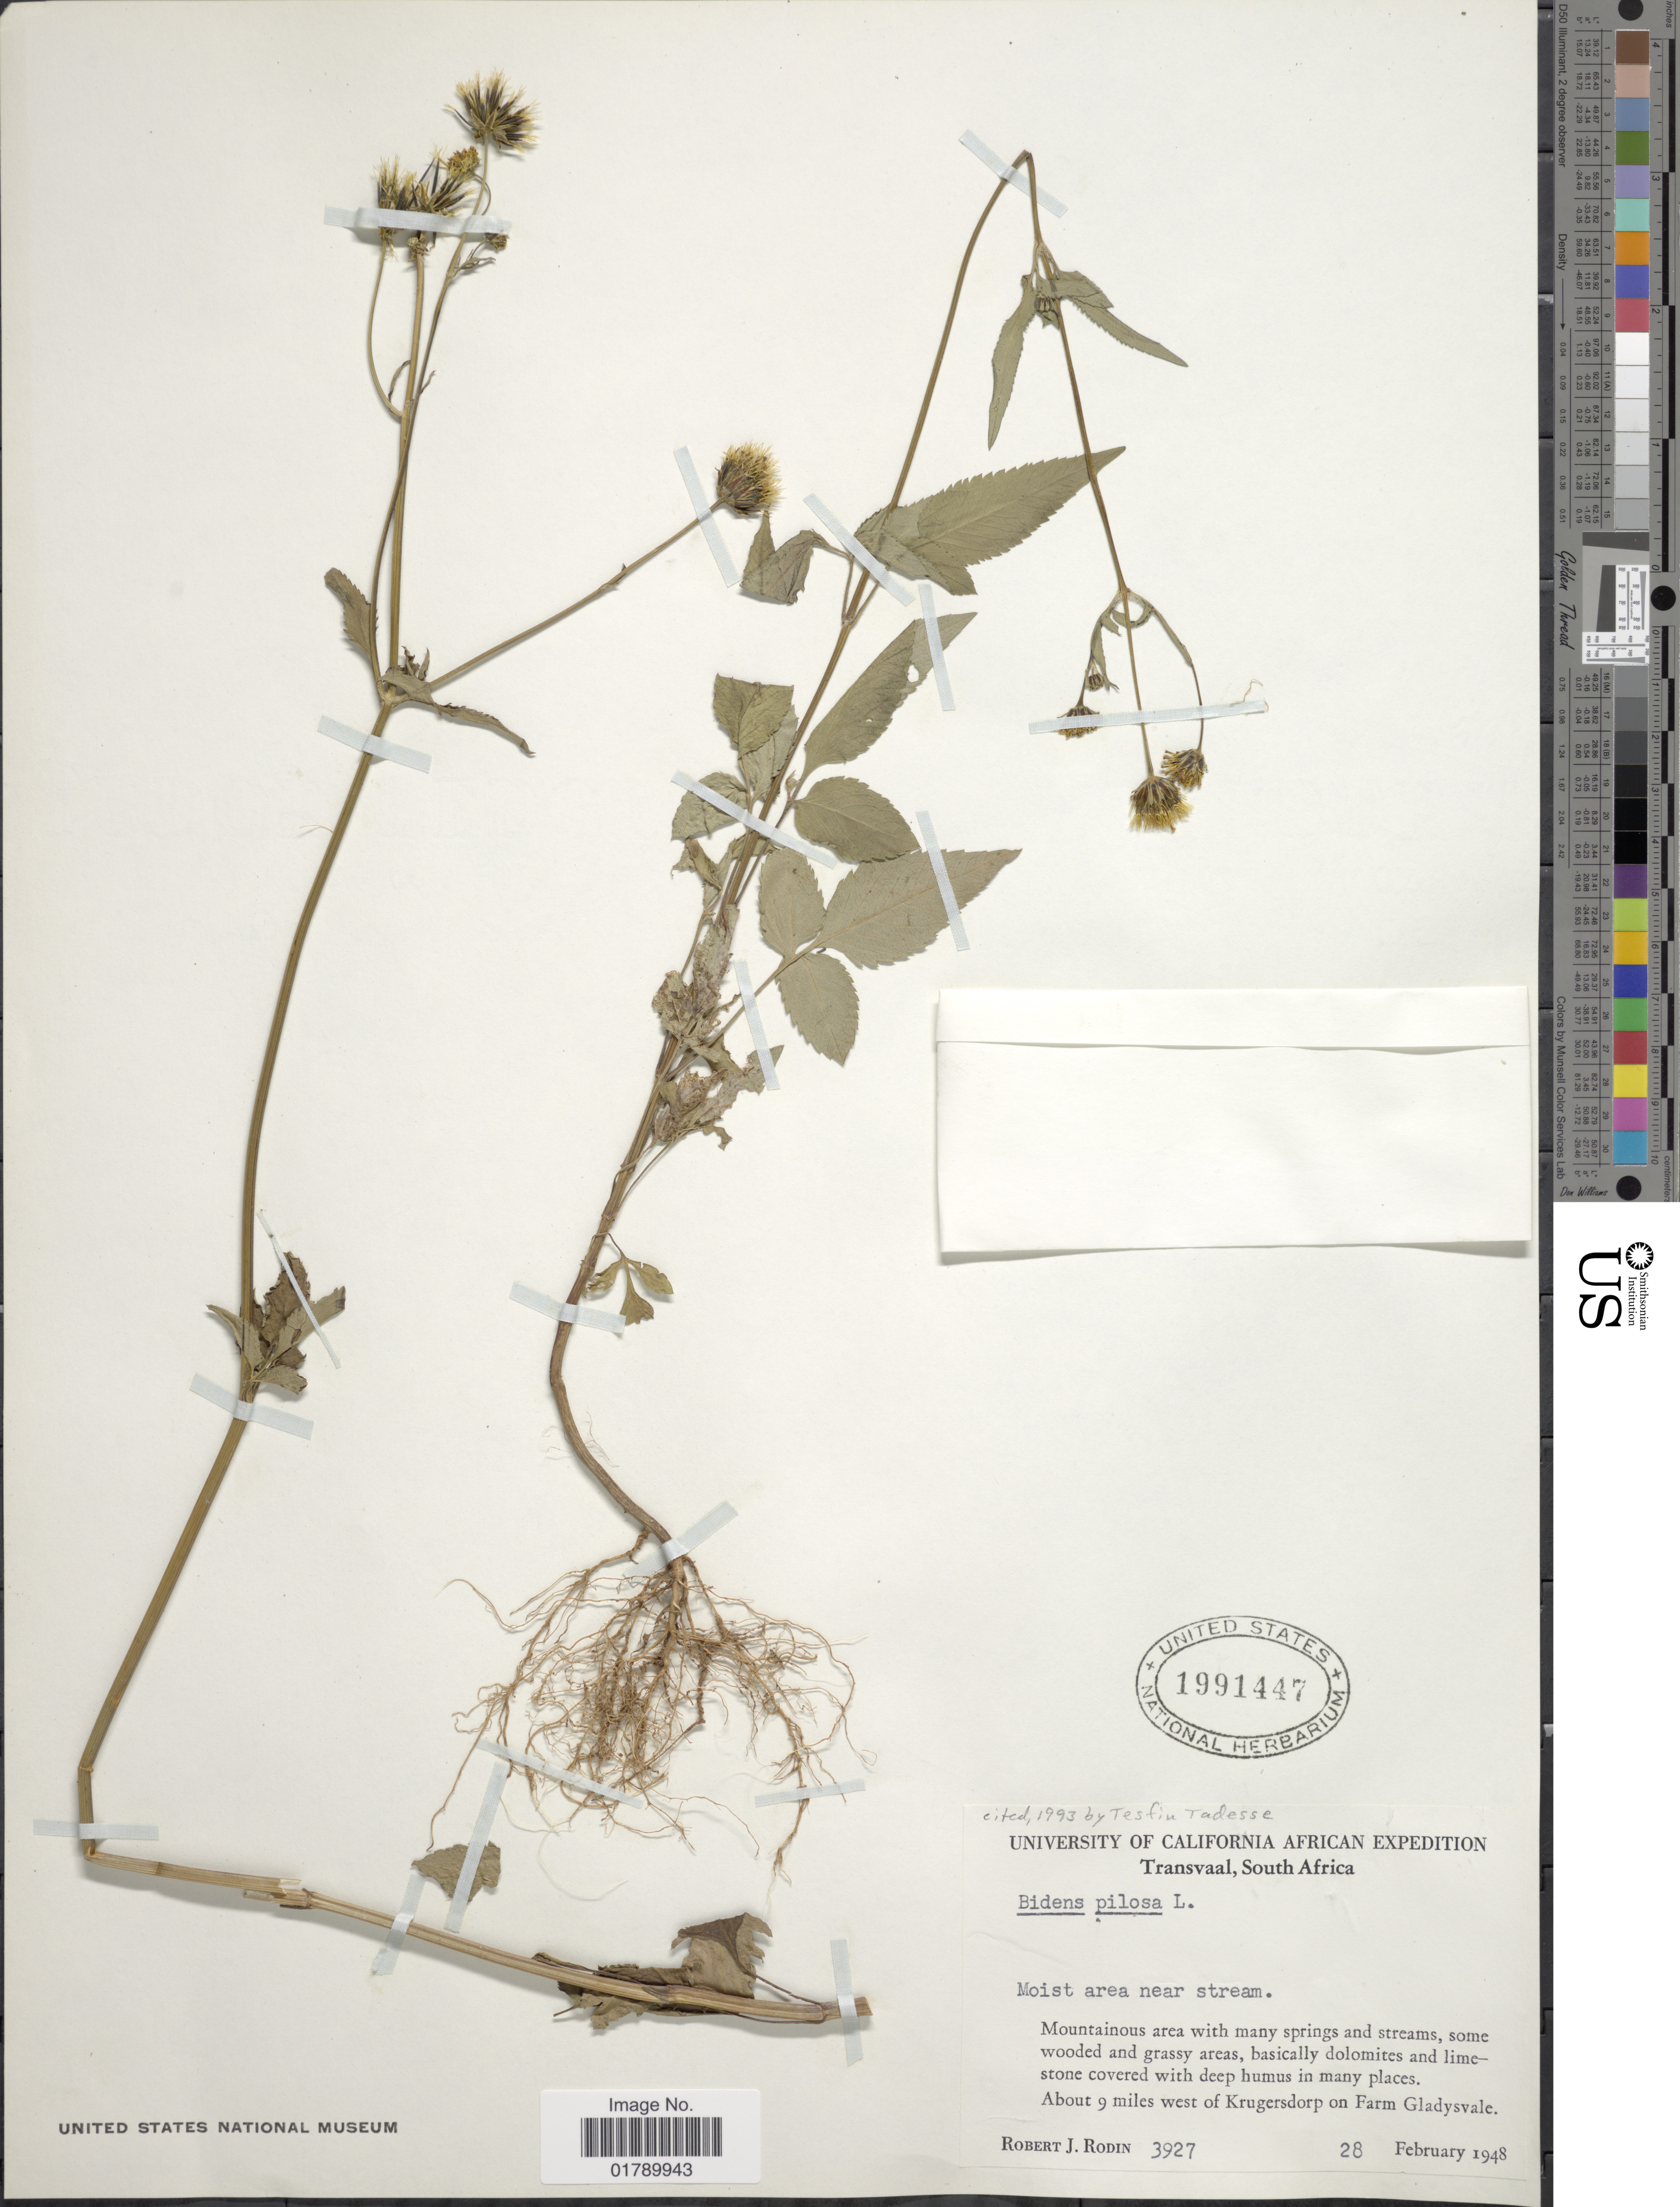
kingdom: Plantae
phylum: Tracheophyta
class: Magnoliopsida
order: Asterales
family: Asteraceae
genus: Bidens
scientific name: Bidens pilosa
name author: L.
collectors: R. J. Rodin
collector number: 3927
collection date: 1948-02-28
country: South Africa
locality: Transvaal. About 9 miles west of Krugersdorp on Farm Gladysdvale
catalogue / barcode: US 1991447